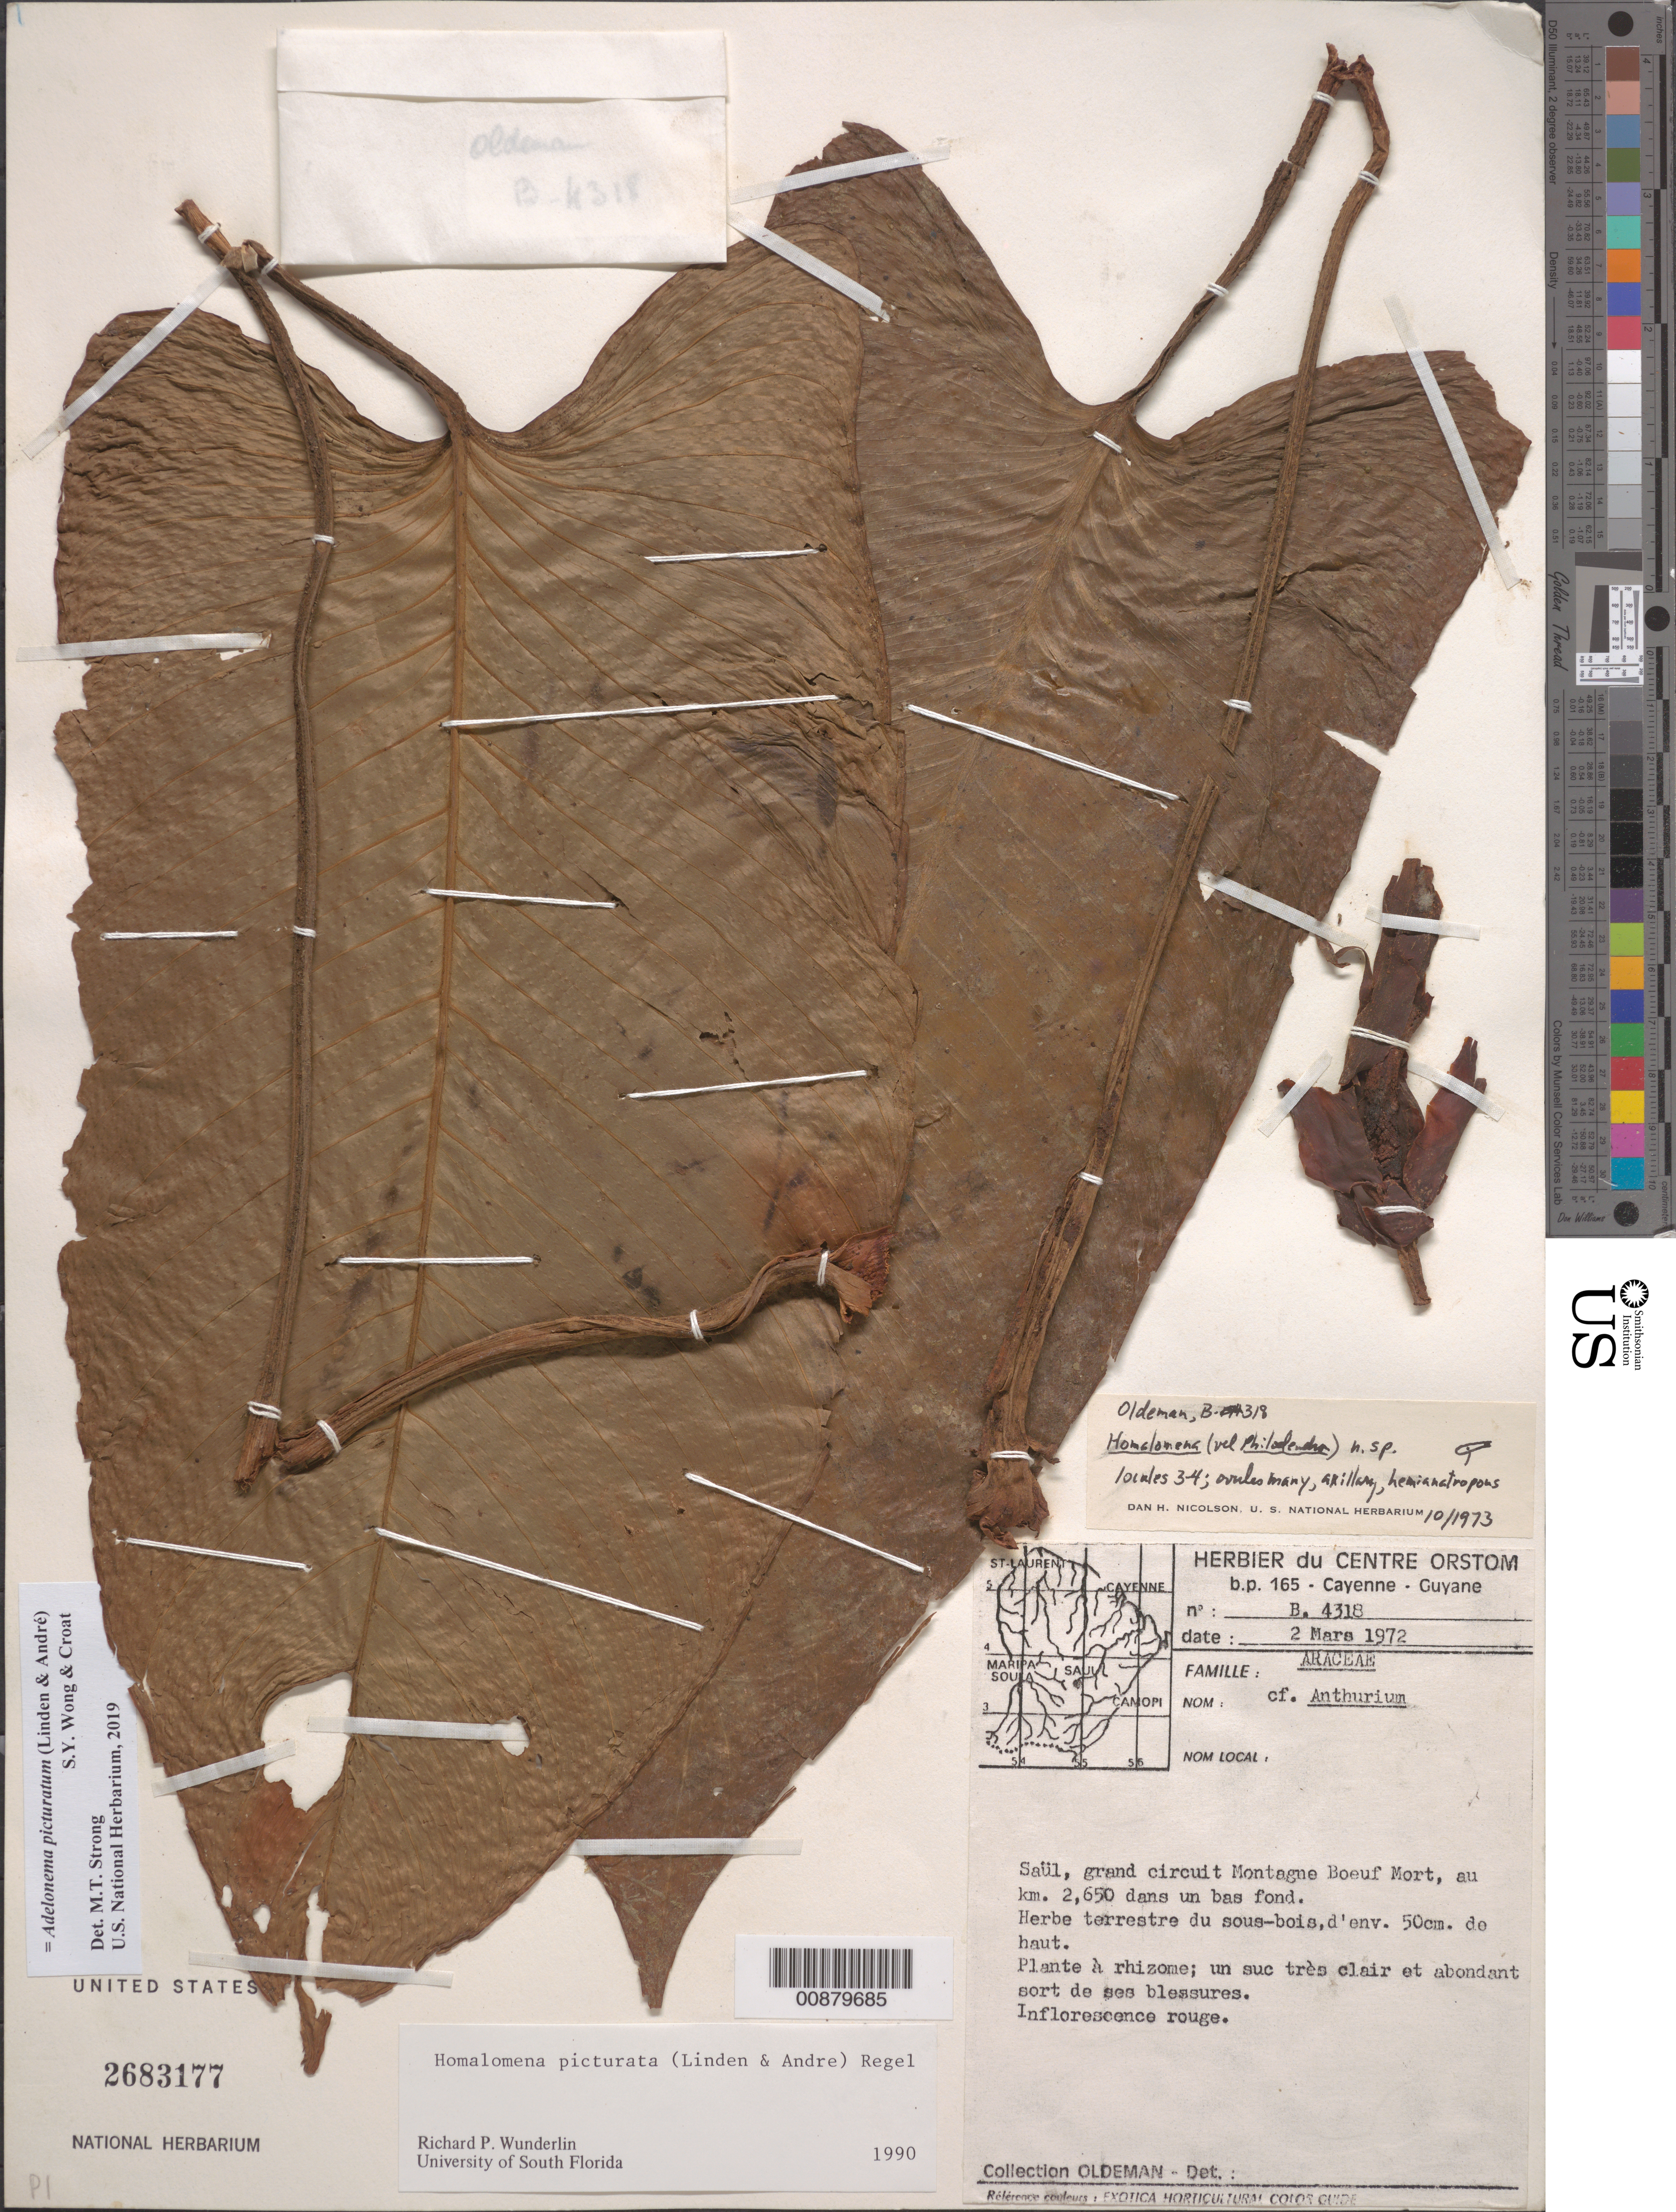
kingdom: Plantae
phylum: Tracheophyta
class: Liliopsida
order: Alismatales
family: Araceae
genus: Adelonema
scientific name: Adelonema picturatum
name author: (Linden & André) S.Y. Wong & Croat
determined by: Strong, Mark T., (BOT), Smithsonian Institution - National Museum of Natural History (UNITED STATES)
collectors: R. Oldeman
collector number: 4318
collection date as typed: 2-Mar-72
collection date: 1972-03-02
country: French Guiana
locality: Saul, grand circuit Montagne Boeuf Mort, au km 2,650 dans un bas fond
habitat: Sous-bois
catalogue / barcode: US 2683177